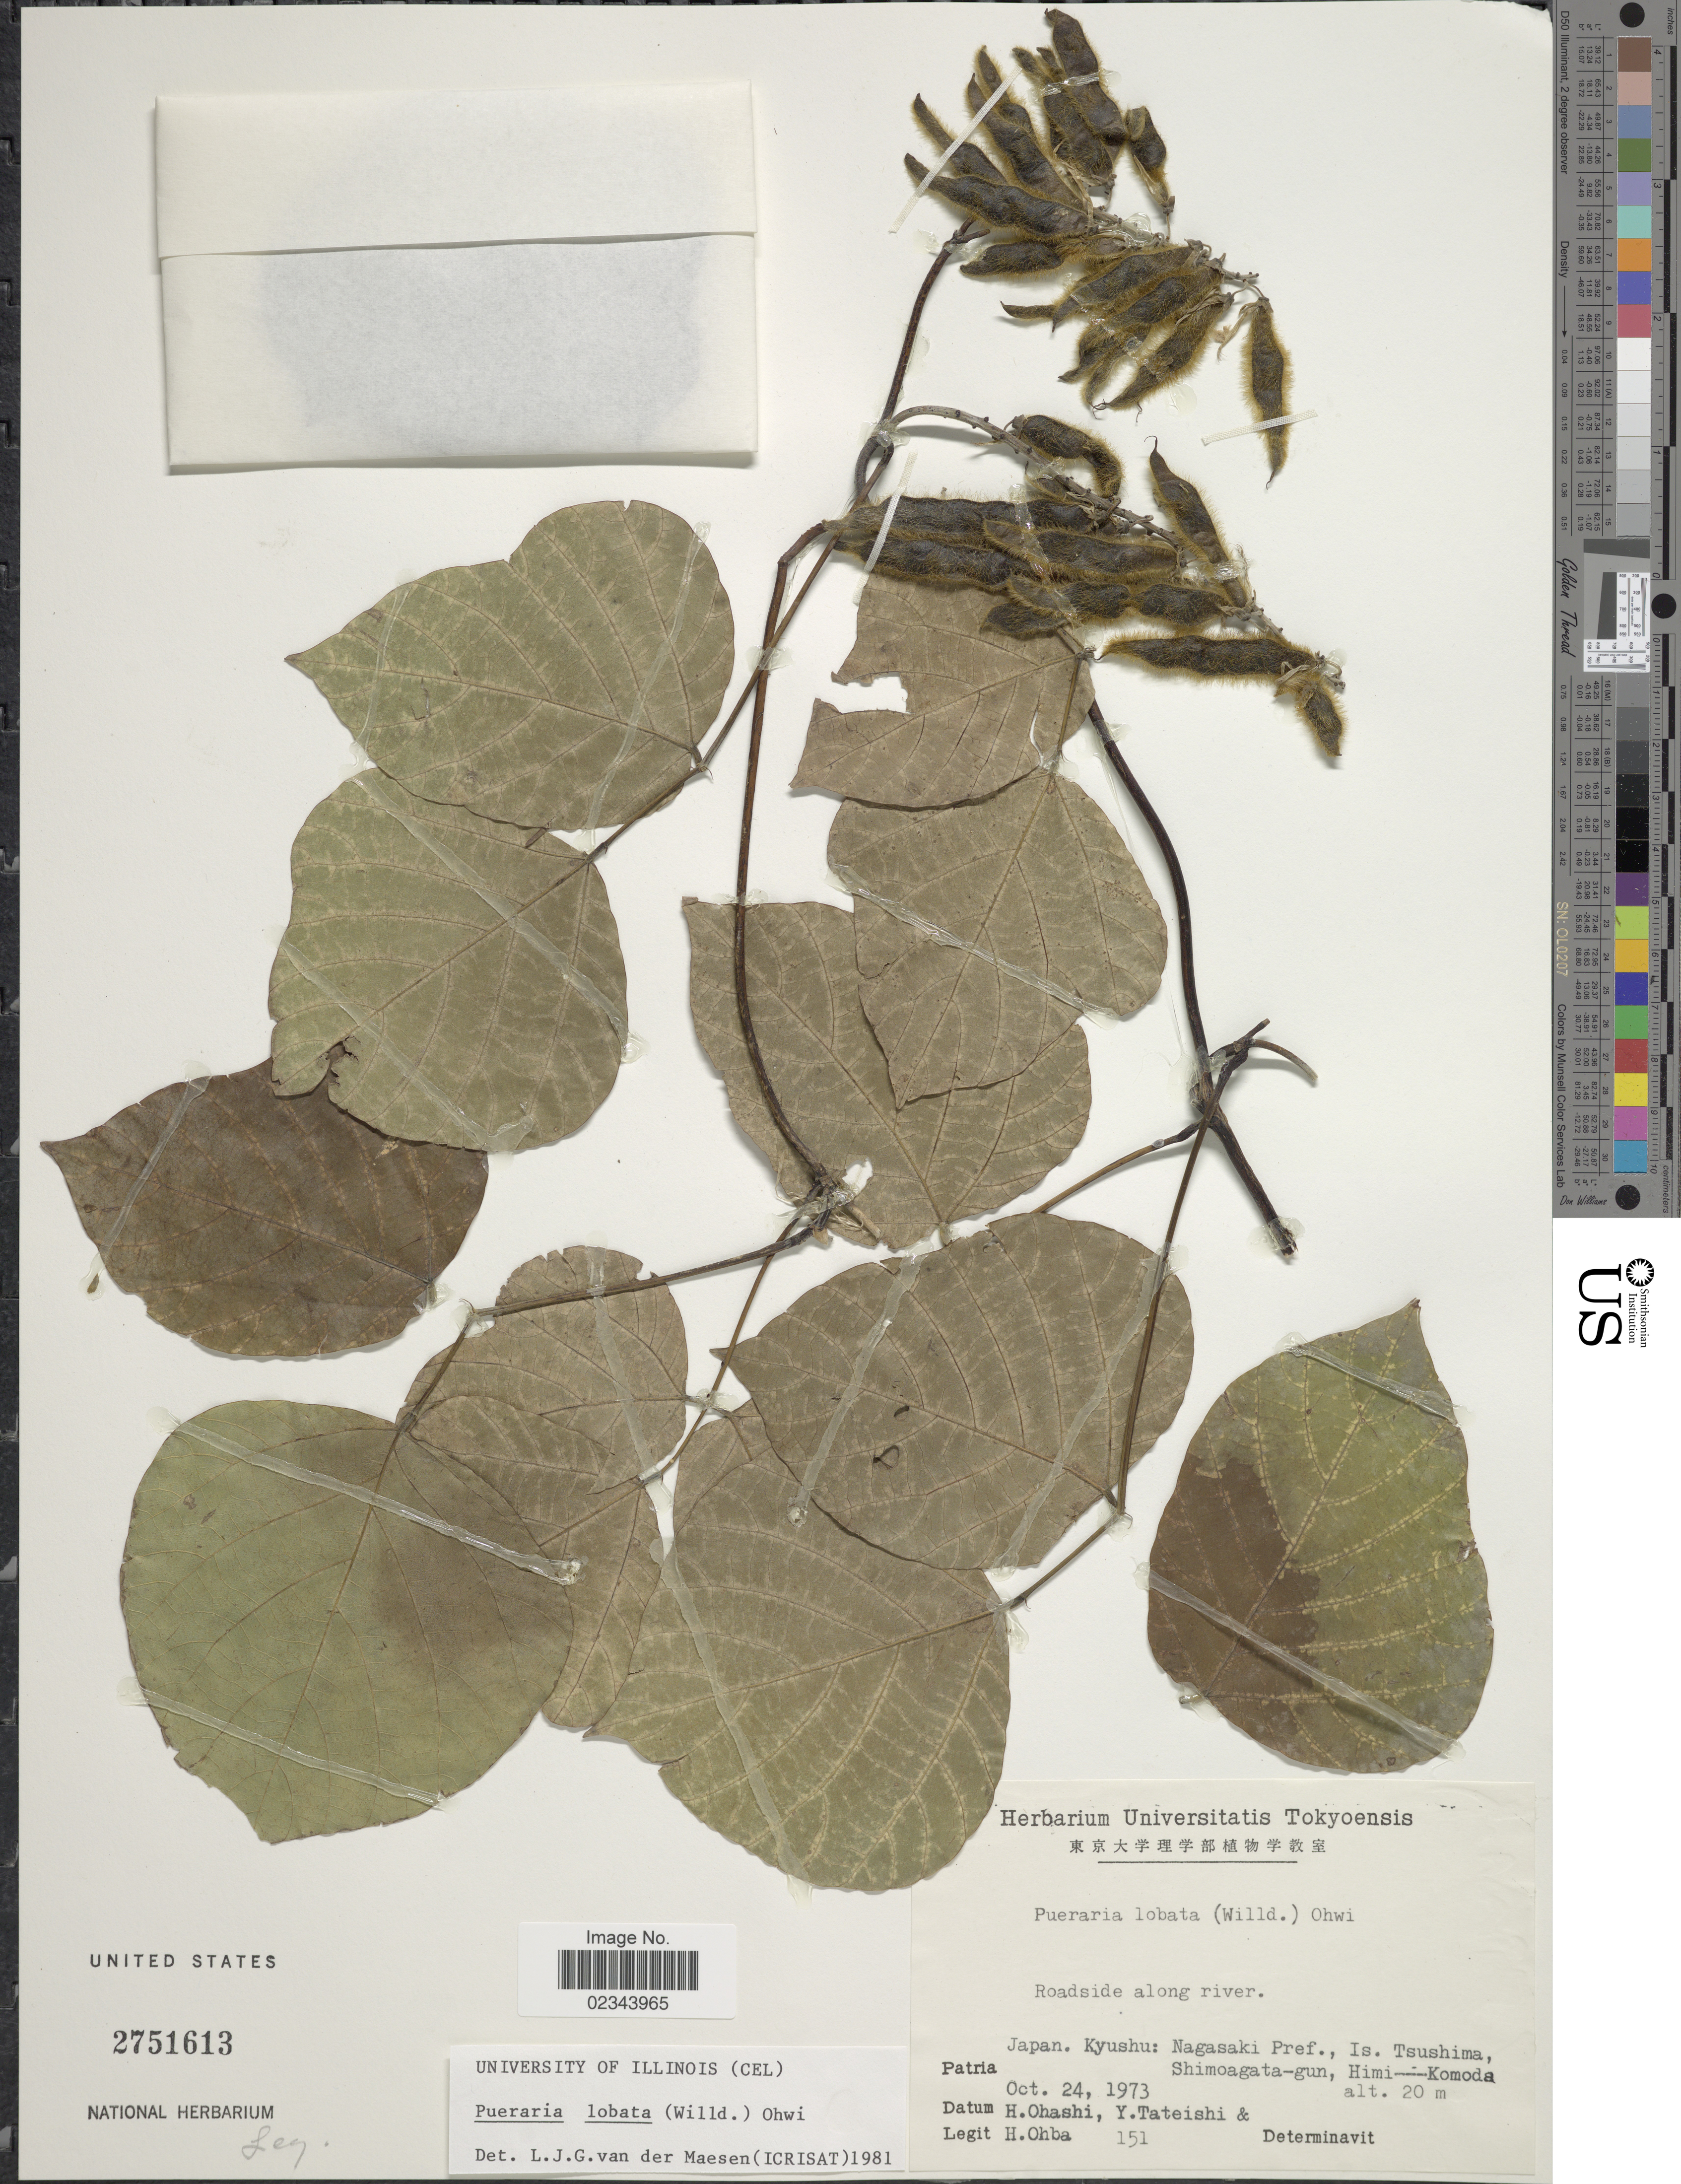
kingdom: Plantae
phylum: Tracheophyta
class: Magnoliopsida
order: Fabales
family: Fabaceae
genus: Pueraria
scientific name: Pueraria lobata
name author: (Willd.) Ohwi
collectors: H. Ohashi, Y. Tateishi & H. Ohba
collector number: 151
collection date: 1973-10-24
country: Japan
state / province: Nagasaki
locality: Kyushu: Is. Tsushima, Shimoagata-gun, Himi---Komoda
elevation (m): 20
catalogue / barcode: US 2751613